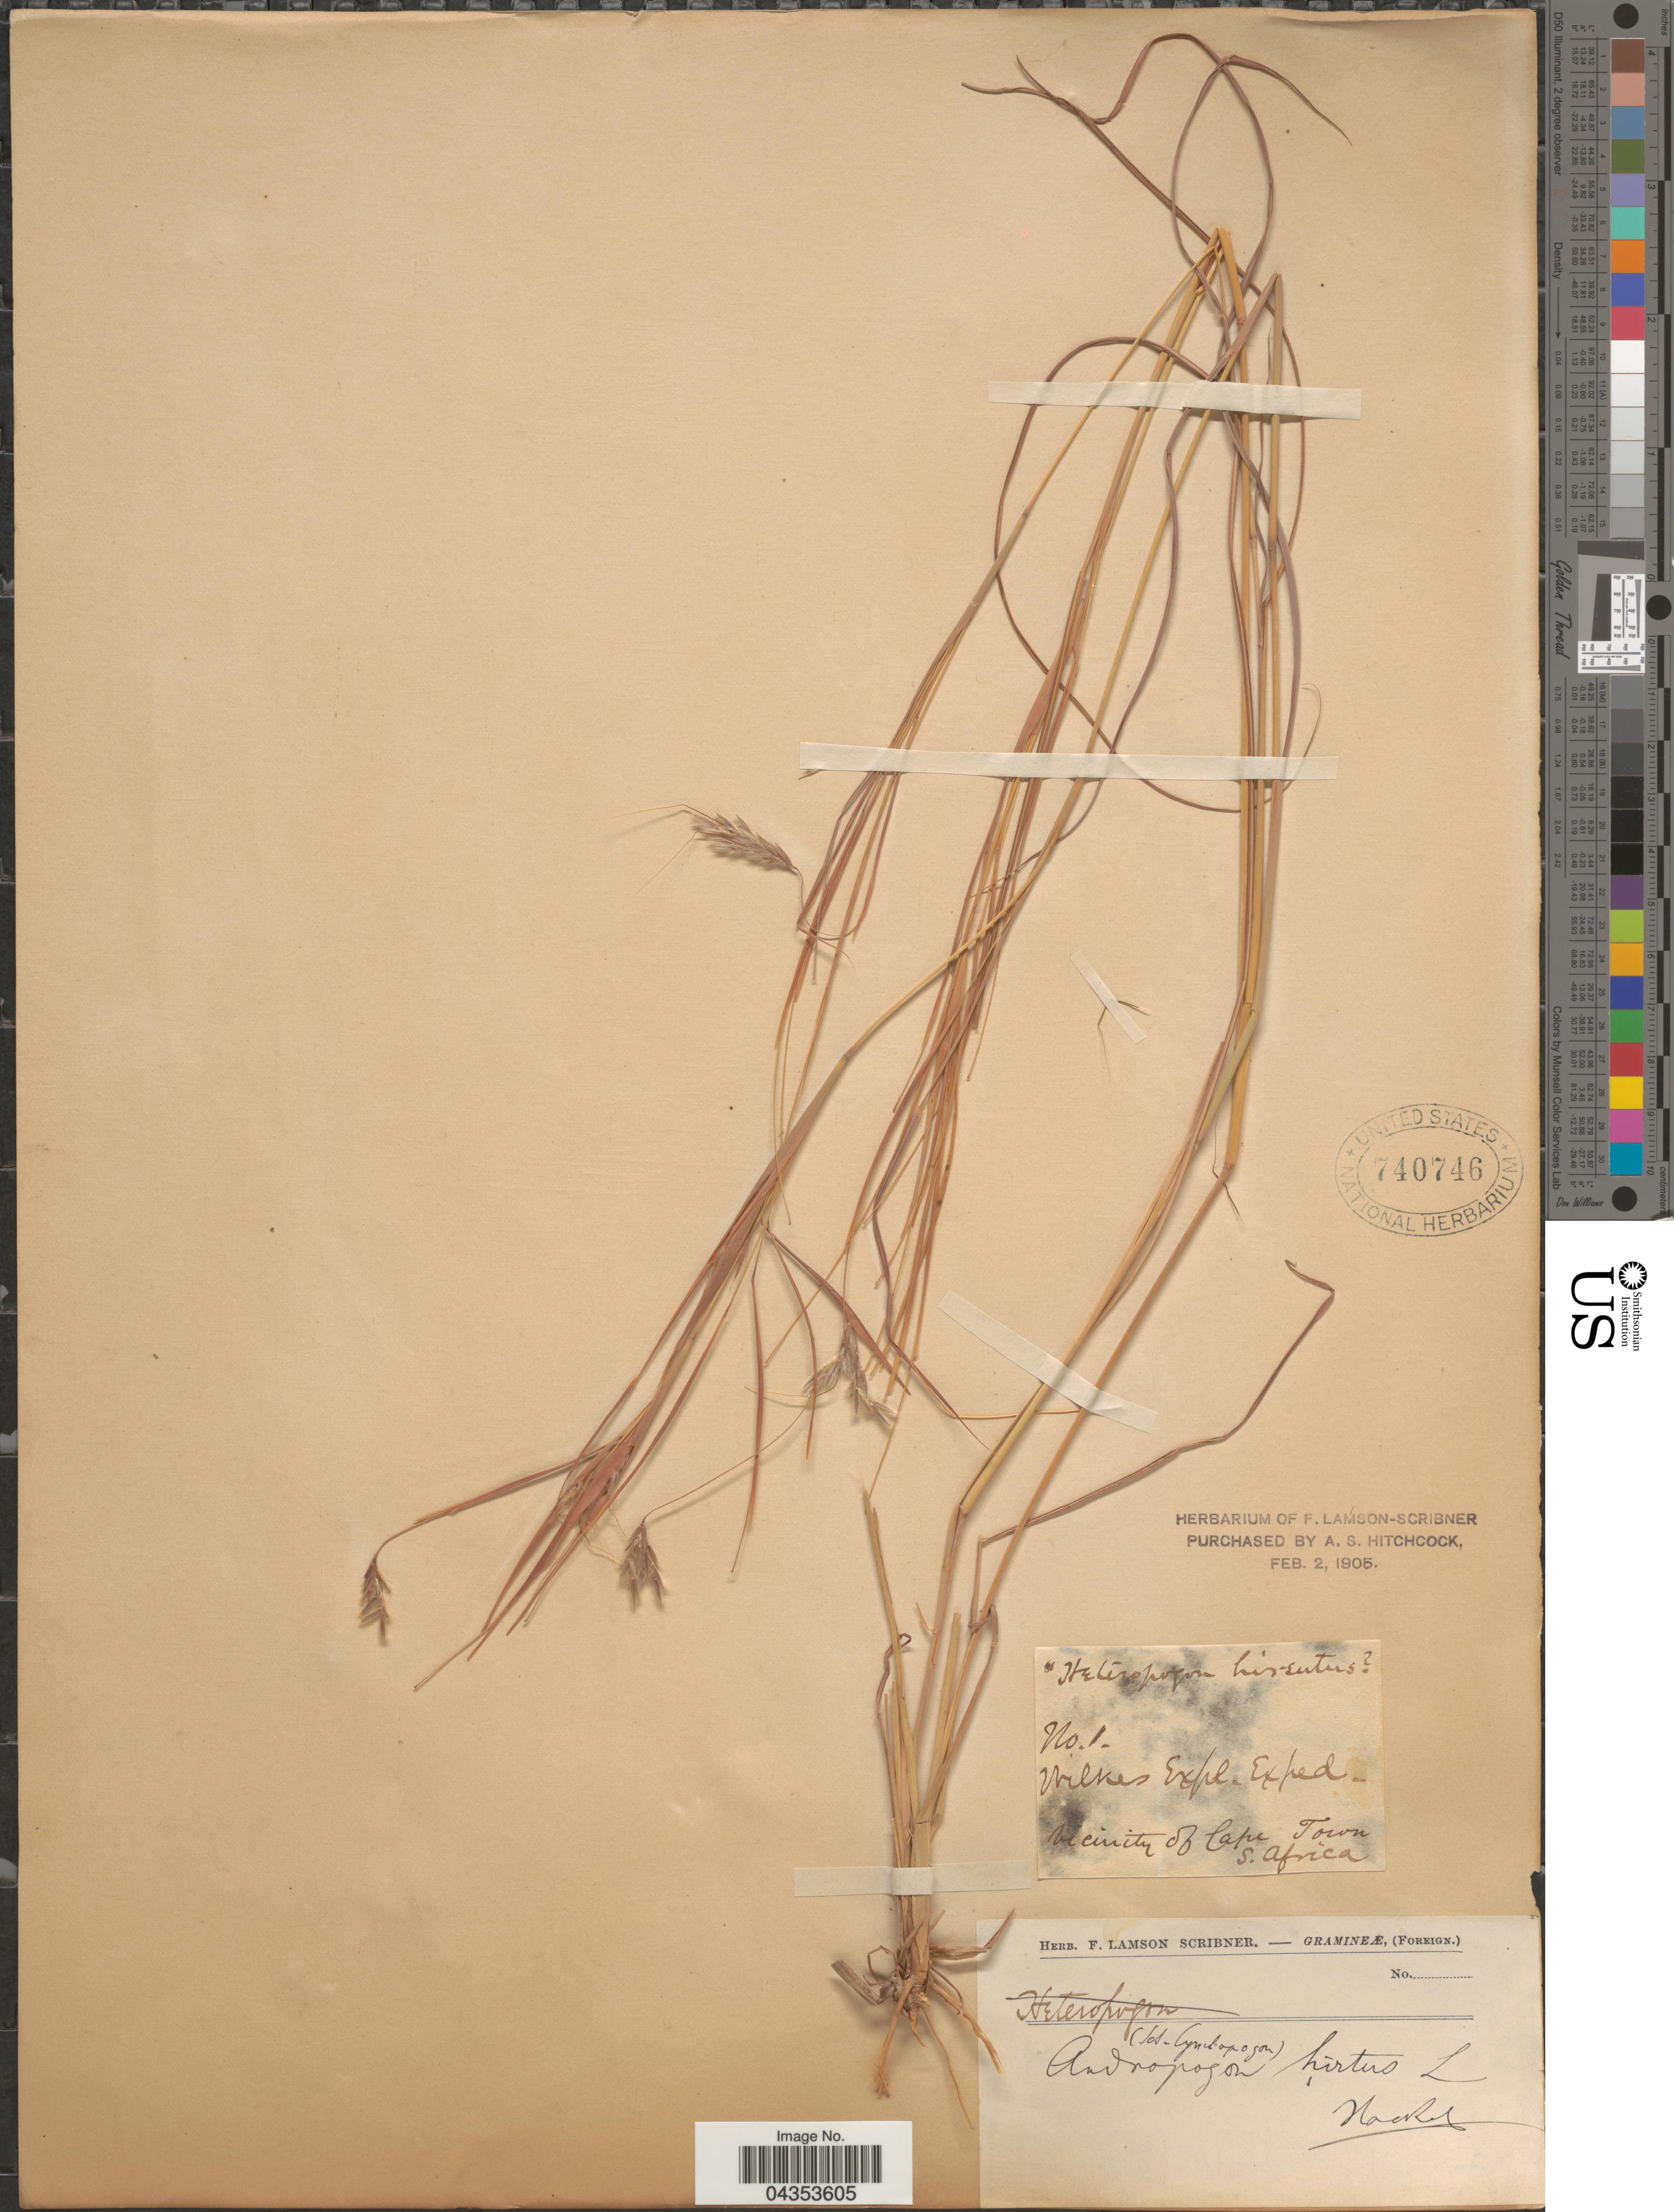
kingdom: Plantae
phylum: Tracheophyta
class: Liliopsida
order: Poales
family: Poaceae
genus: Hyparrhenia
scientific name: Hyparrhenia hirta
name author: (L.) Stapf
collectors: -. Hackel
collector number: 1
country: South Africa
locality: Vicinity of Cape Town.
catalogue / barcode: US 740746